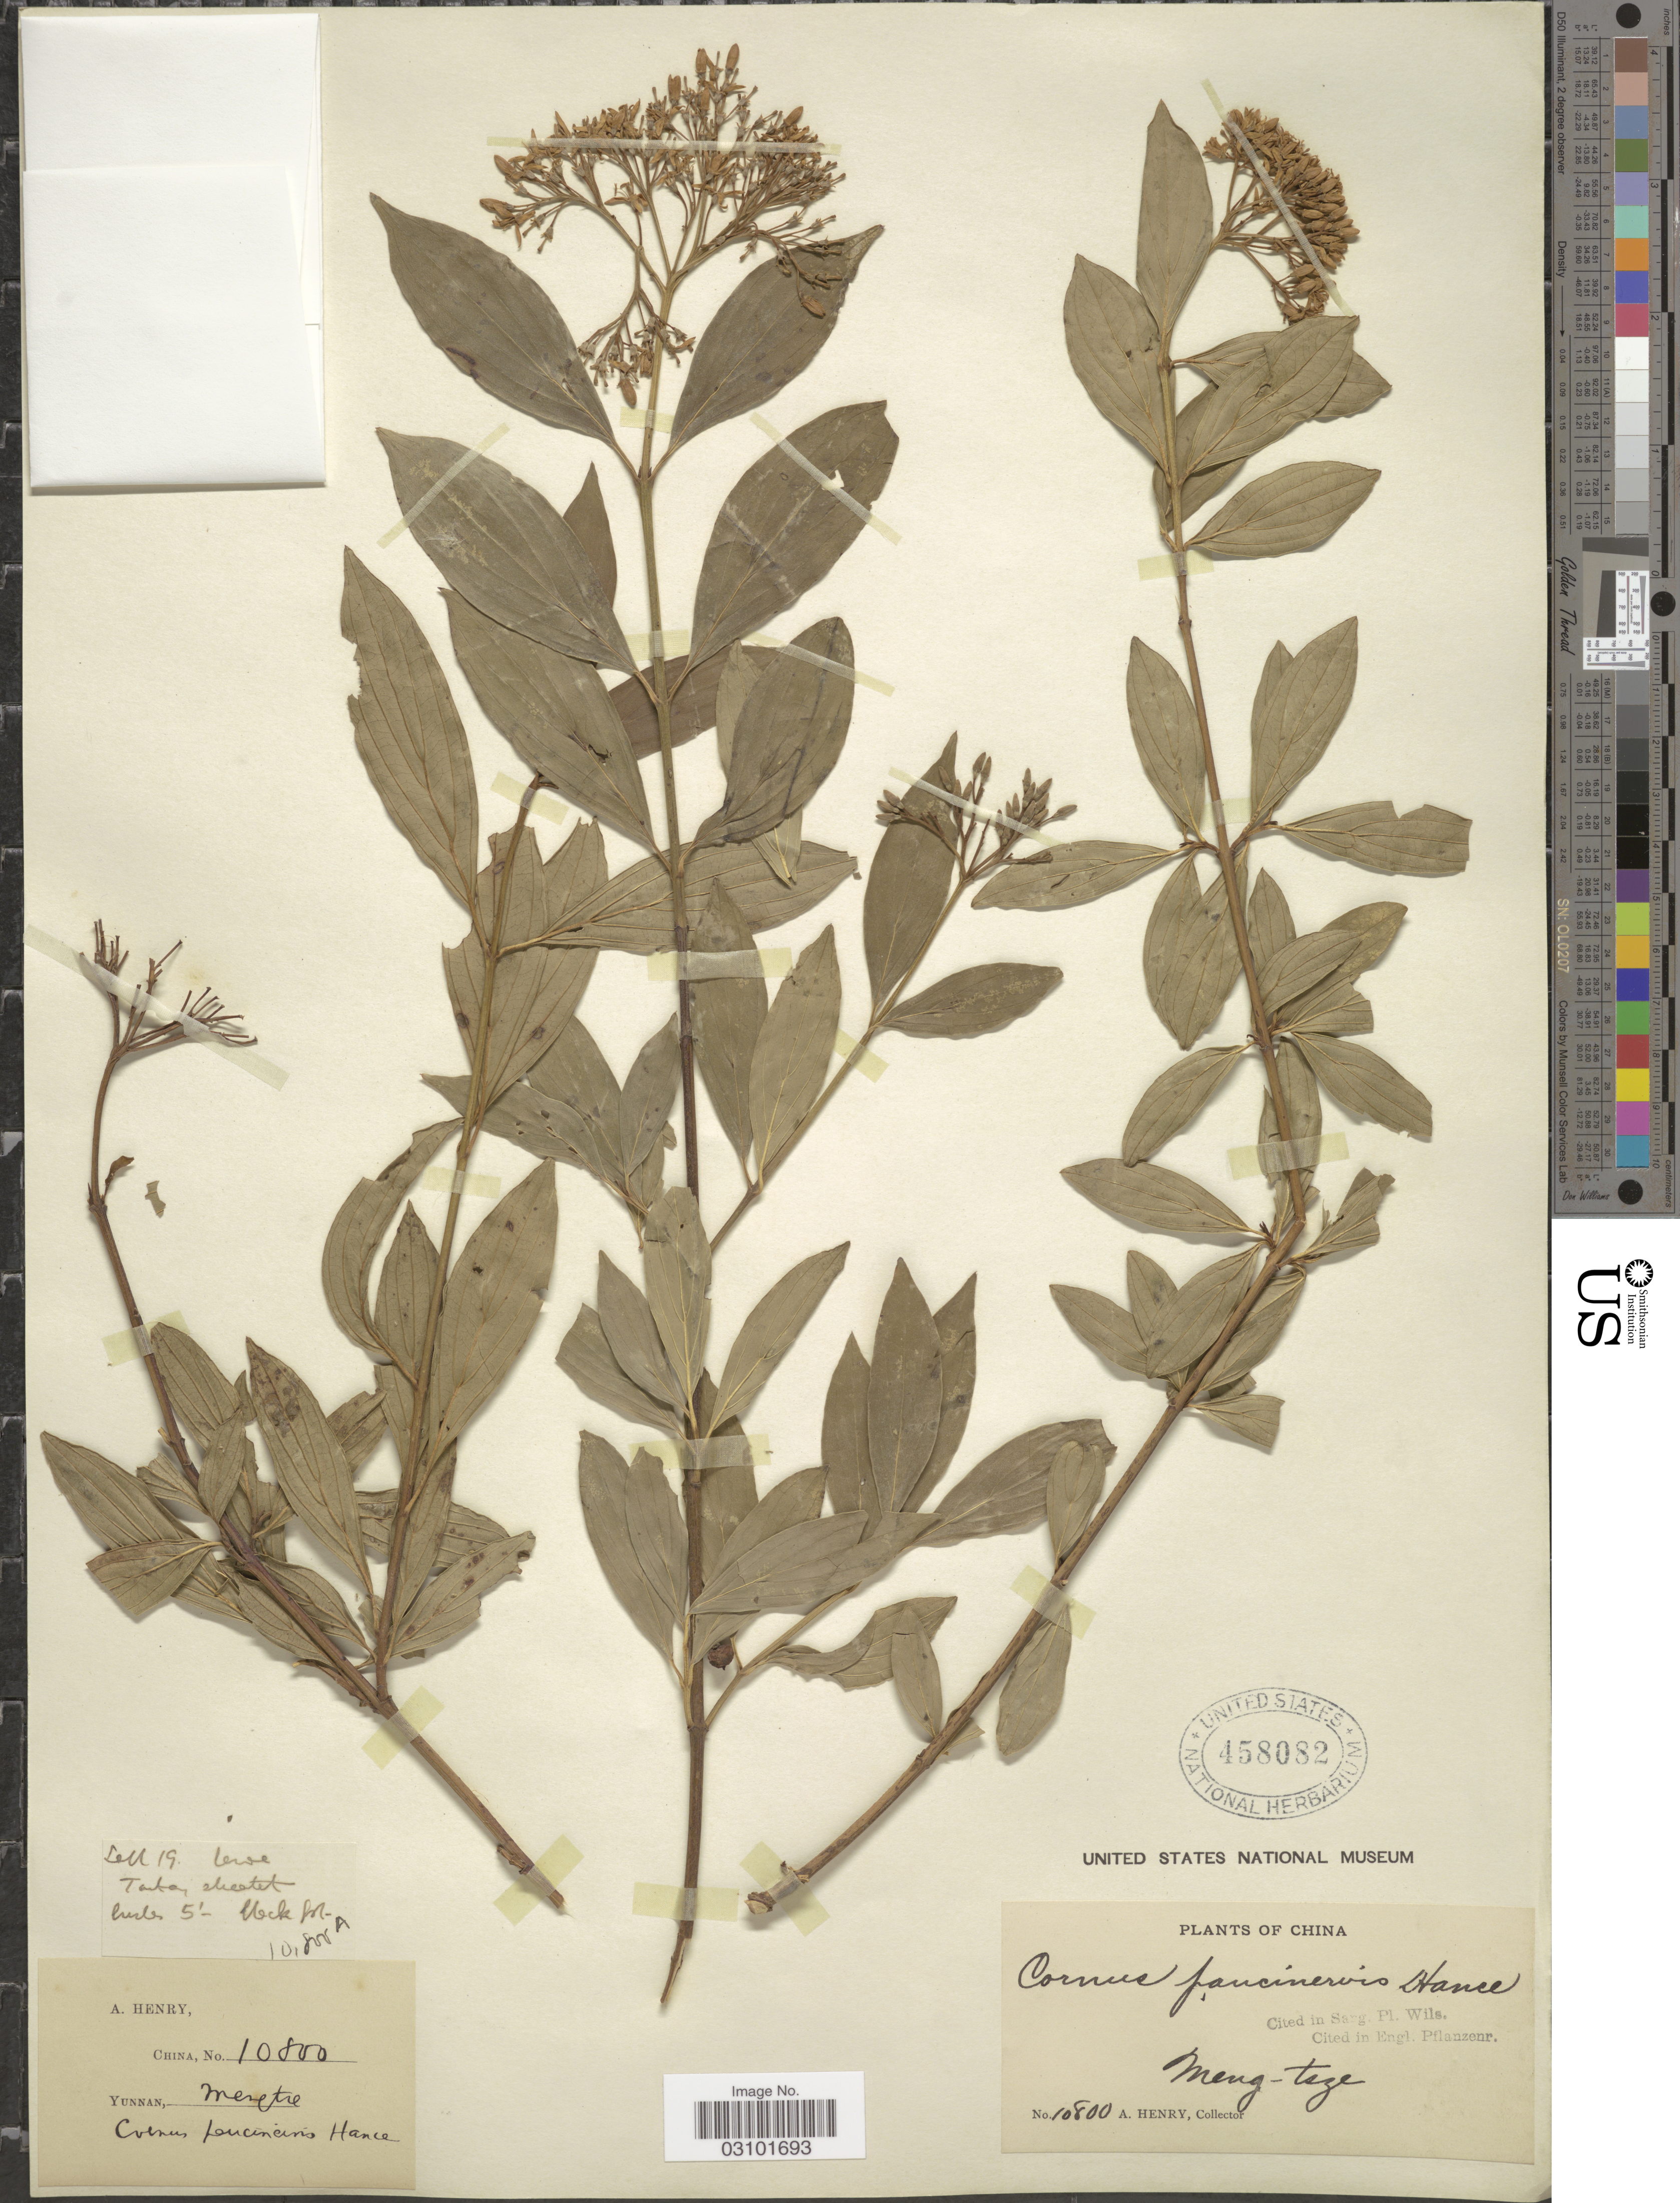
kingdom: Plantae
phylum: Tracheophyta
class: Magnoliopsida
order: Cornales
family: Cornaceae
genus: Cornus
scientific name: Cornus paucinervis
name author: Hance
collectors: A. Henry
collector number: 10800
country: China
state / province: Yunnan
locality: Meng-tsze.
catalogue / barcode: US 458082